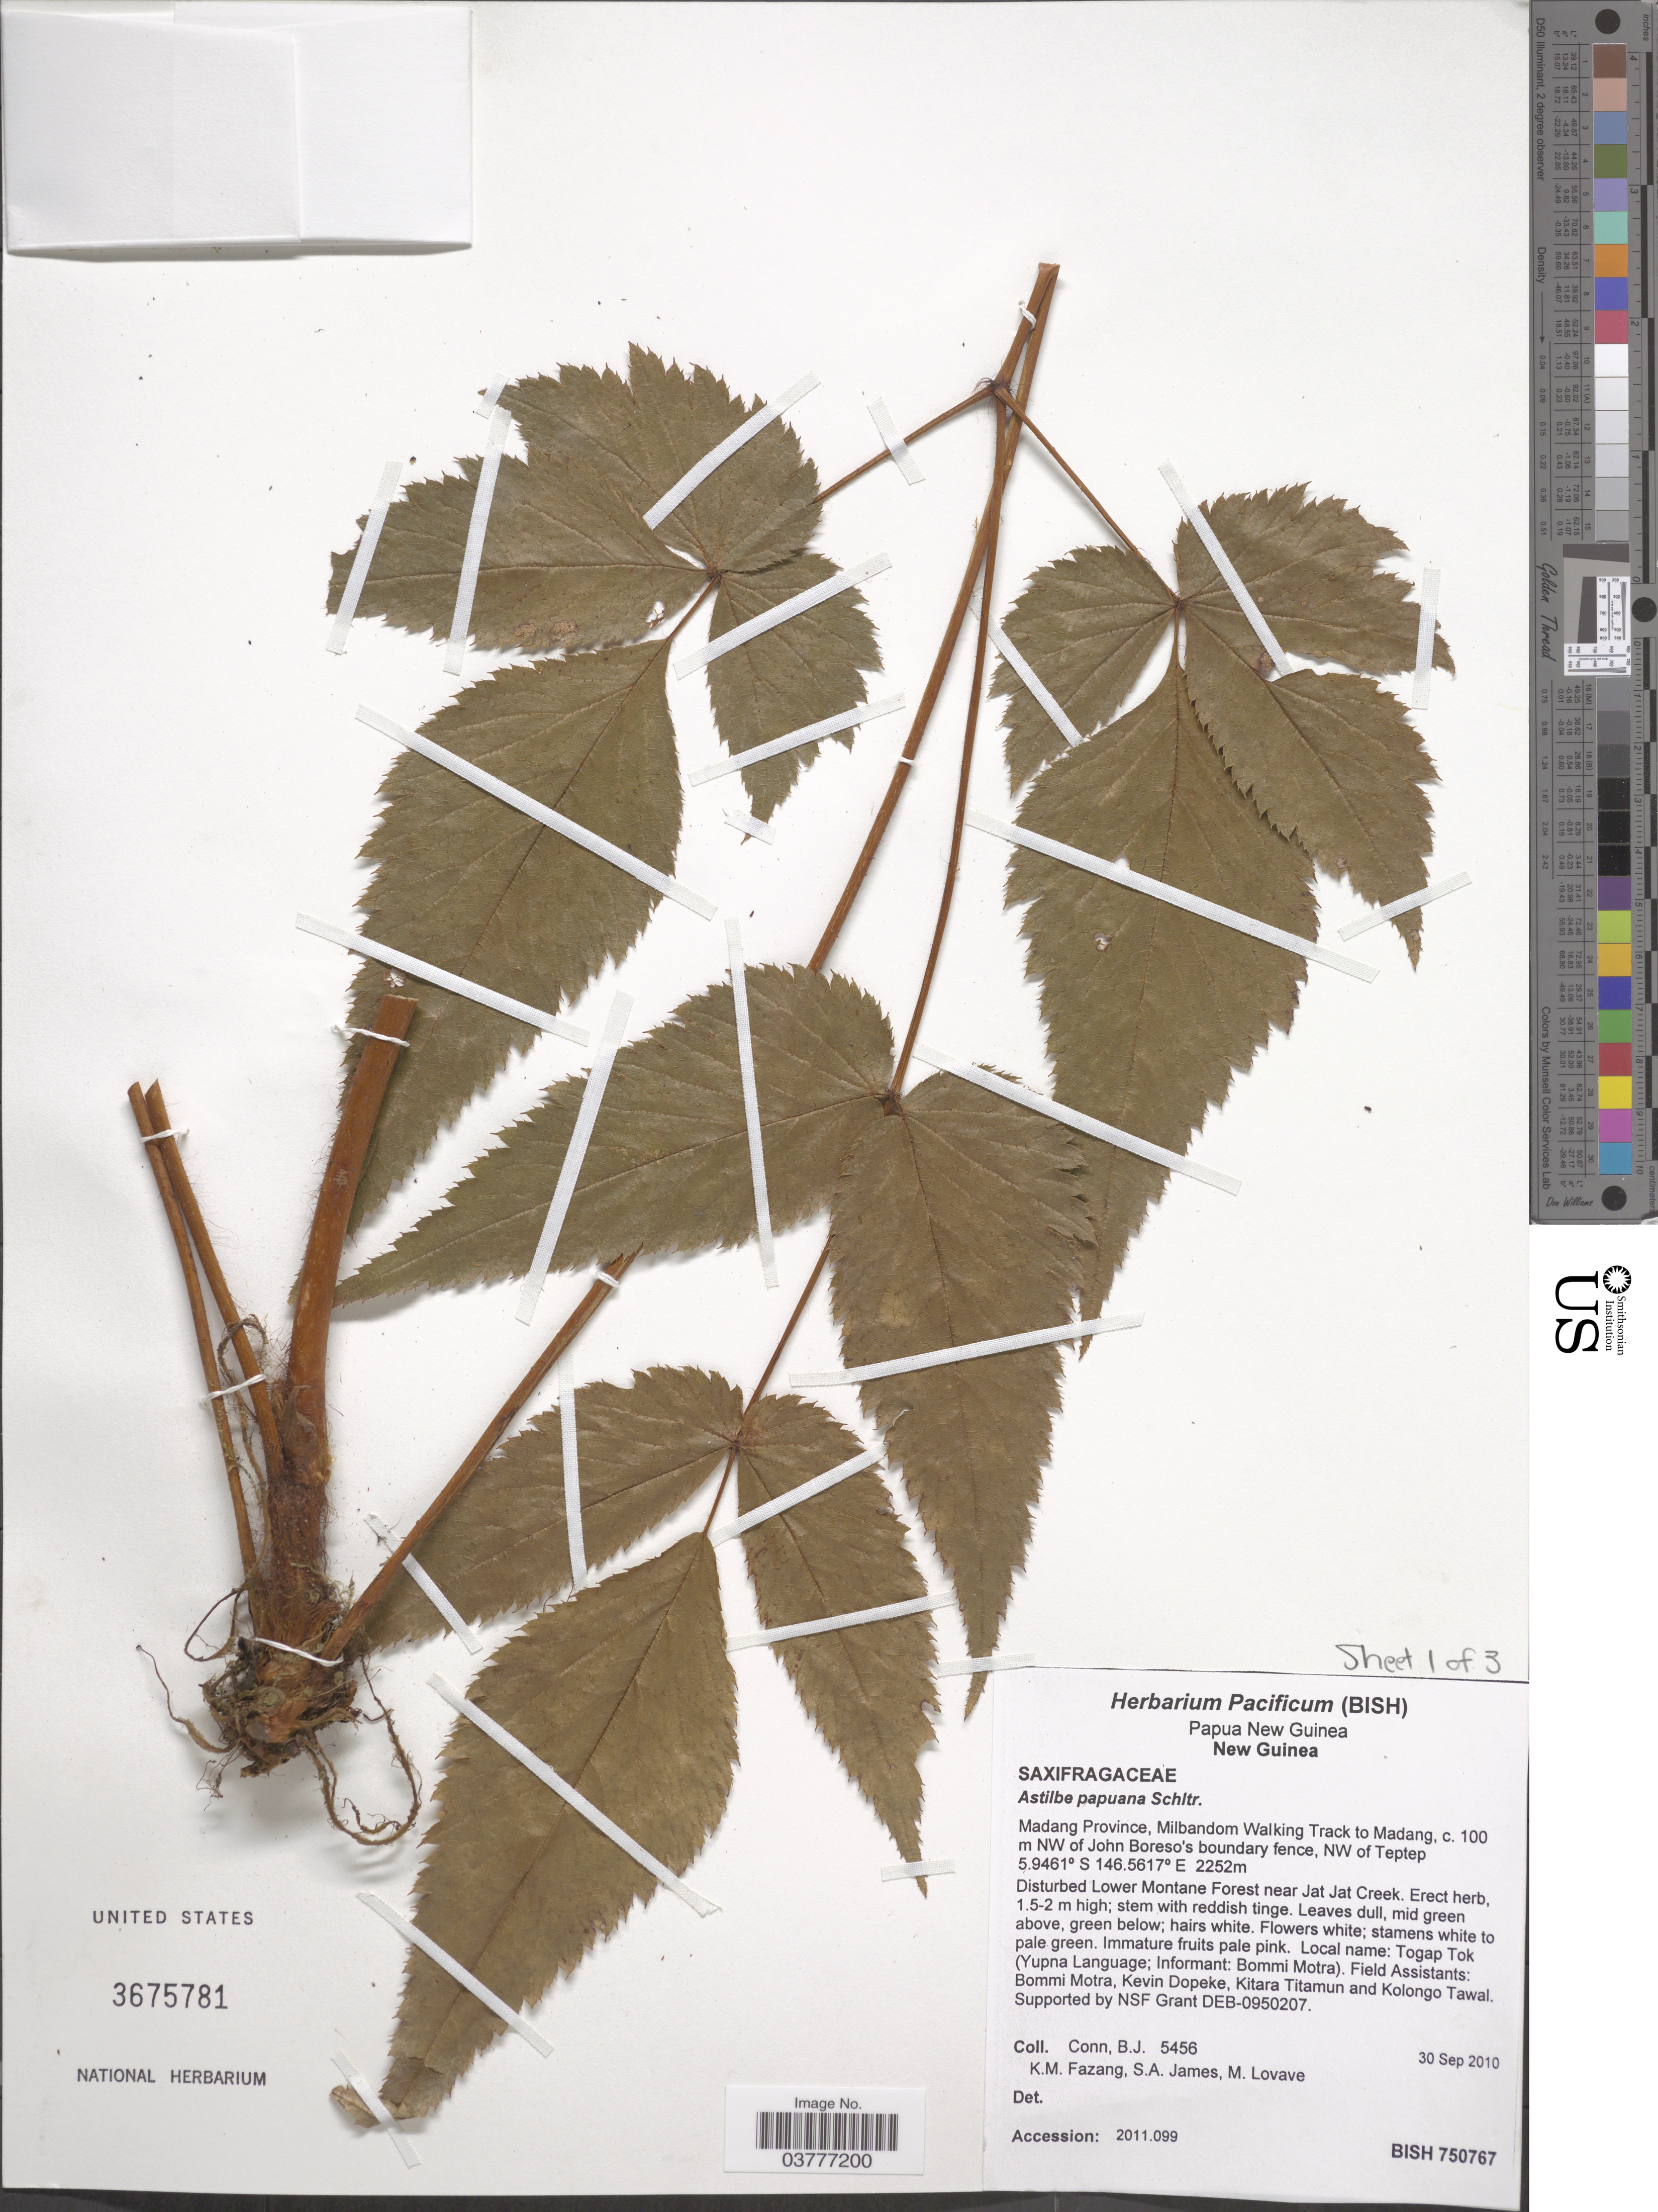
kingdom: Plantae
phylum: Tracheophyta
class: Magnoliopsida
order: Saxifragales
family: Saxifragaceae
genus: Astilbe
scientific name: Astilbe papuana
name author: Schltr.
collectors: B. Conn, K. Fazang, S. James & M. Lovave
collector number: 5456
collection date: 2010-09-30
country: Papua New Guinea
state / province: Madang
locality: New Guinea. Milbandom Walking Track to Madang, c. 100 m NW of John Boreso's boundary fence, NW of Teptep. Disturbed Lower Montane Forest near Jat Jat Creek.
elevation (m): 2252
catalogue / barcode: US 3675781